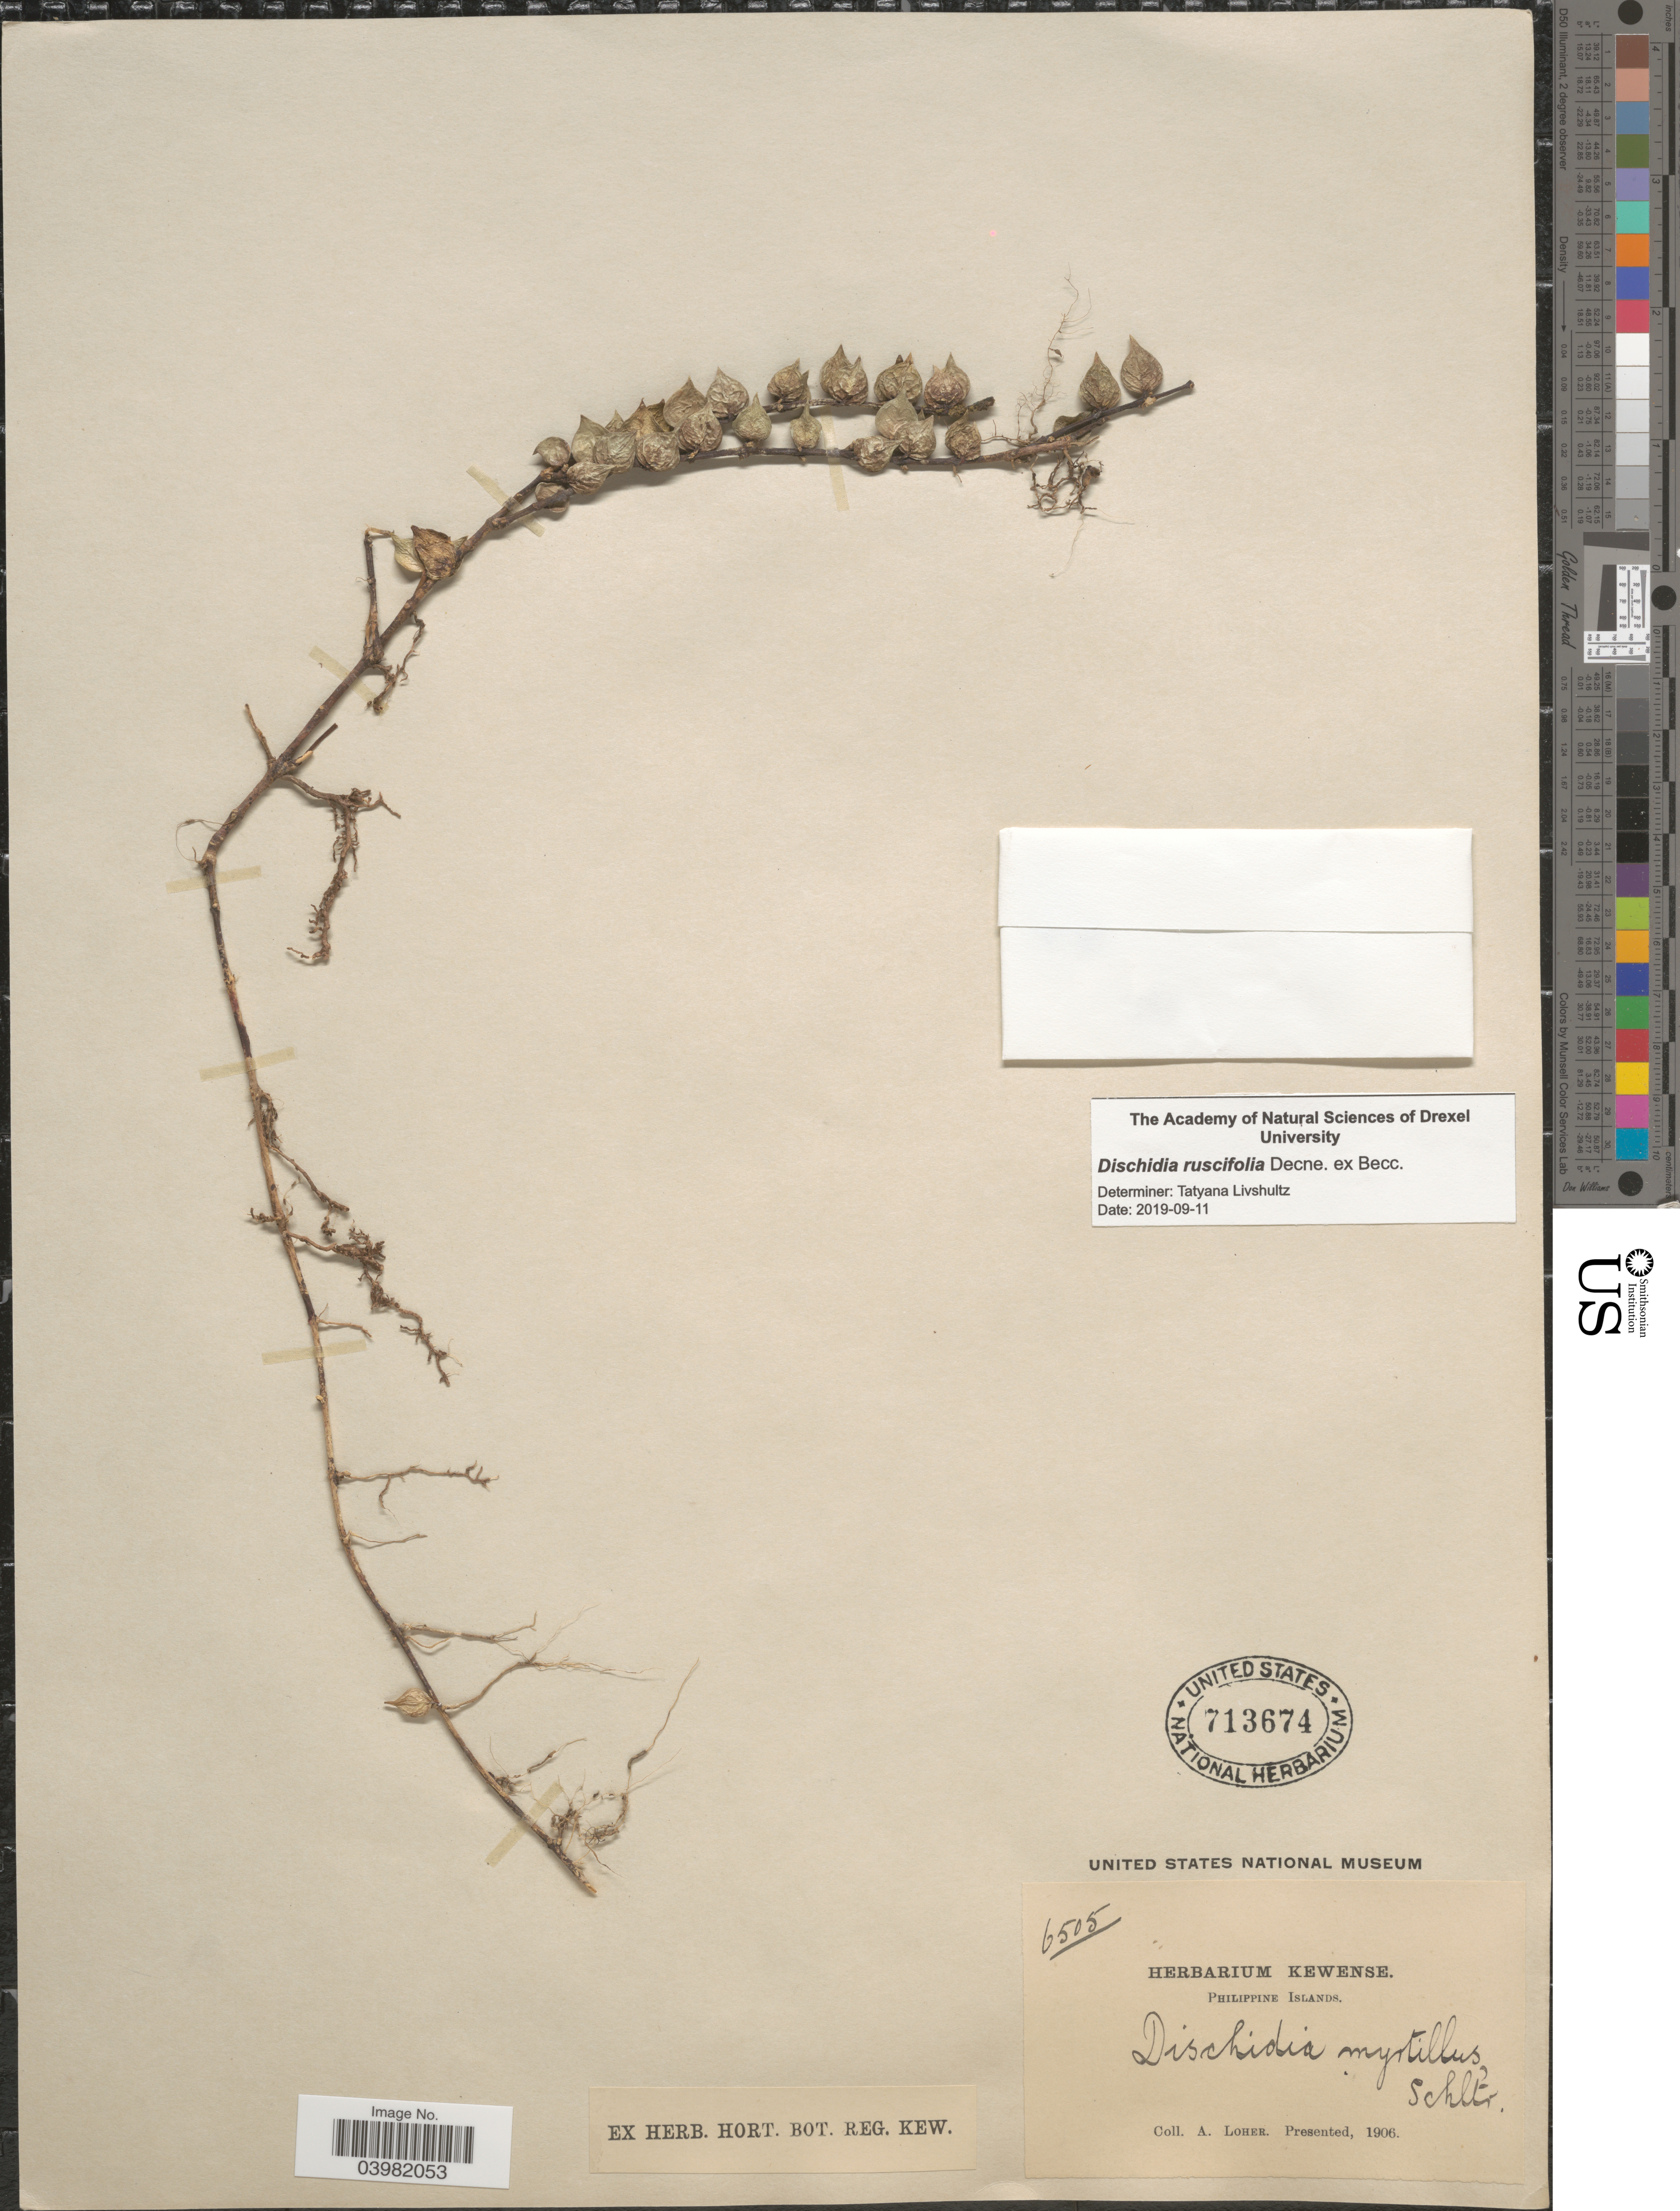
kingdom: Plantae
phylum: Tracheophyta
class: Magnoliopsida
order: Gentianales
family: Apocynaceae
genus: Dischidia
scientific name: Dischidia ruscifolia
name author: Decne. ex Becc.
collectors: A. Loher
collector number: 6505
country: Philippines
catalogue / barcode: US 713674